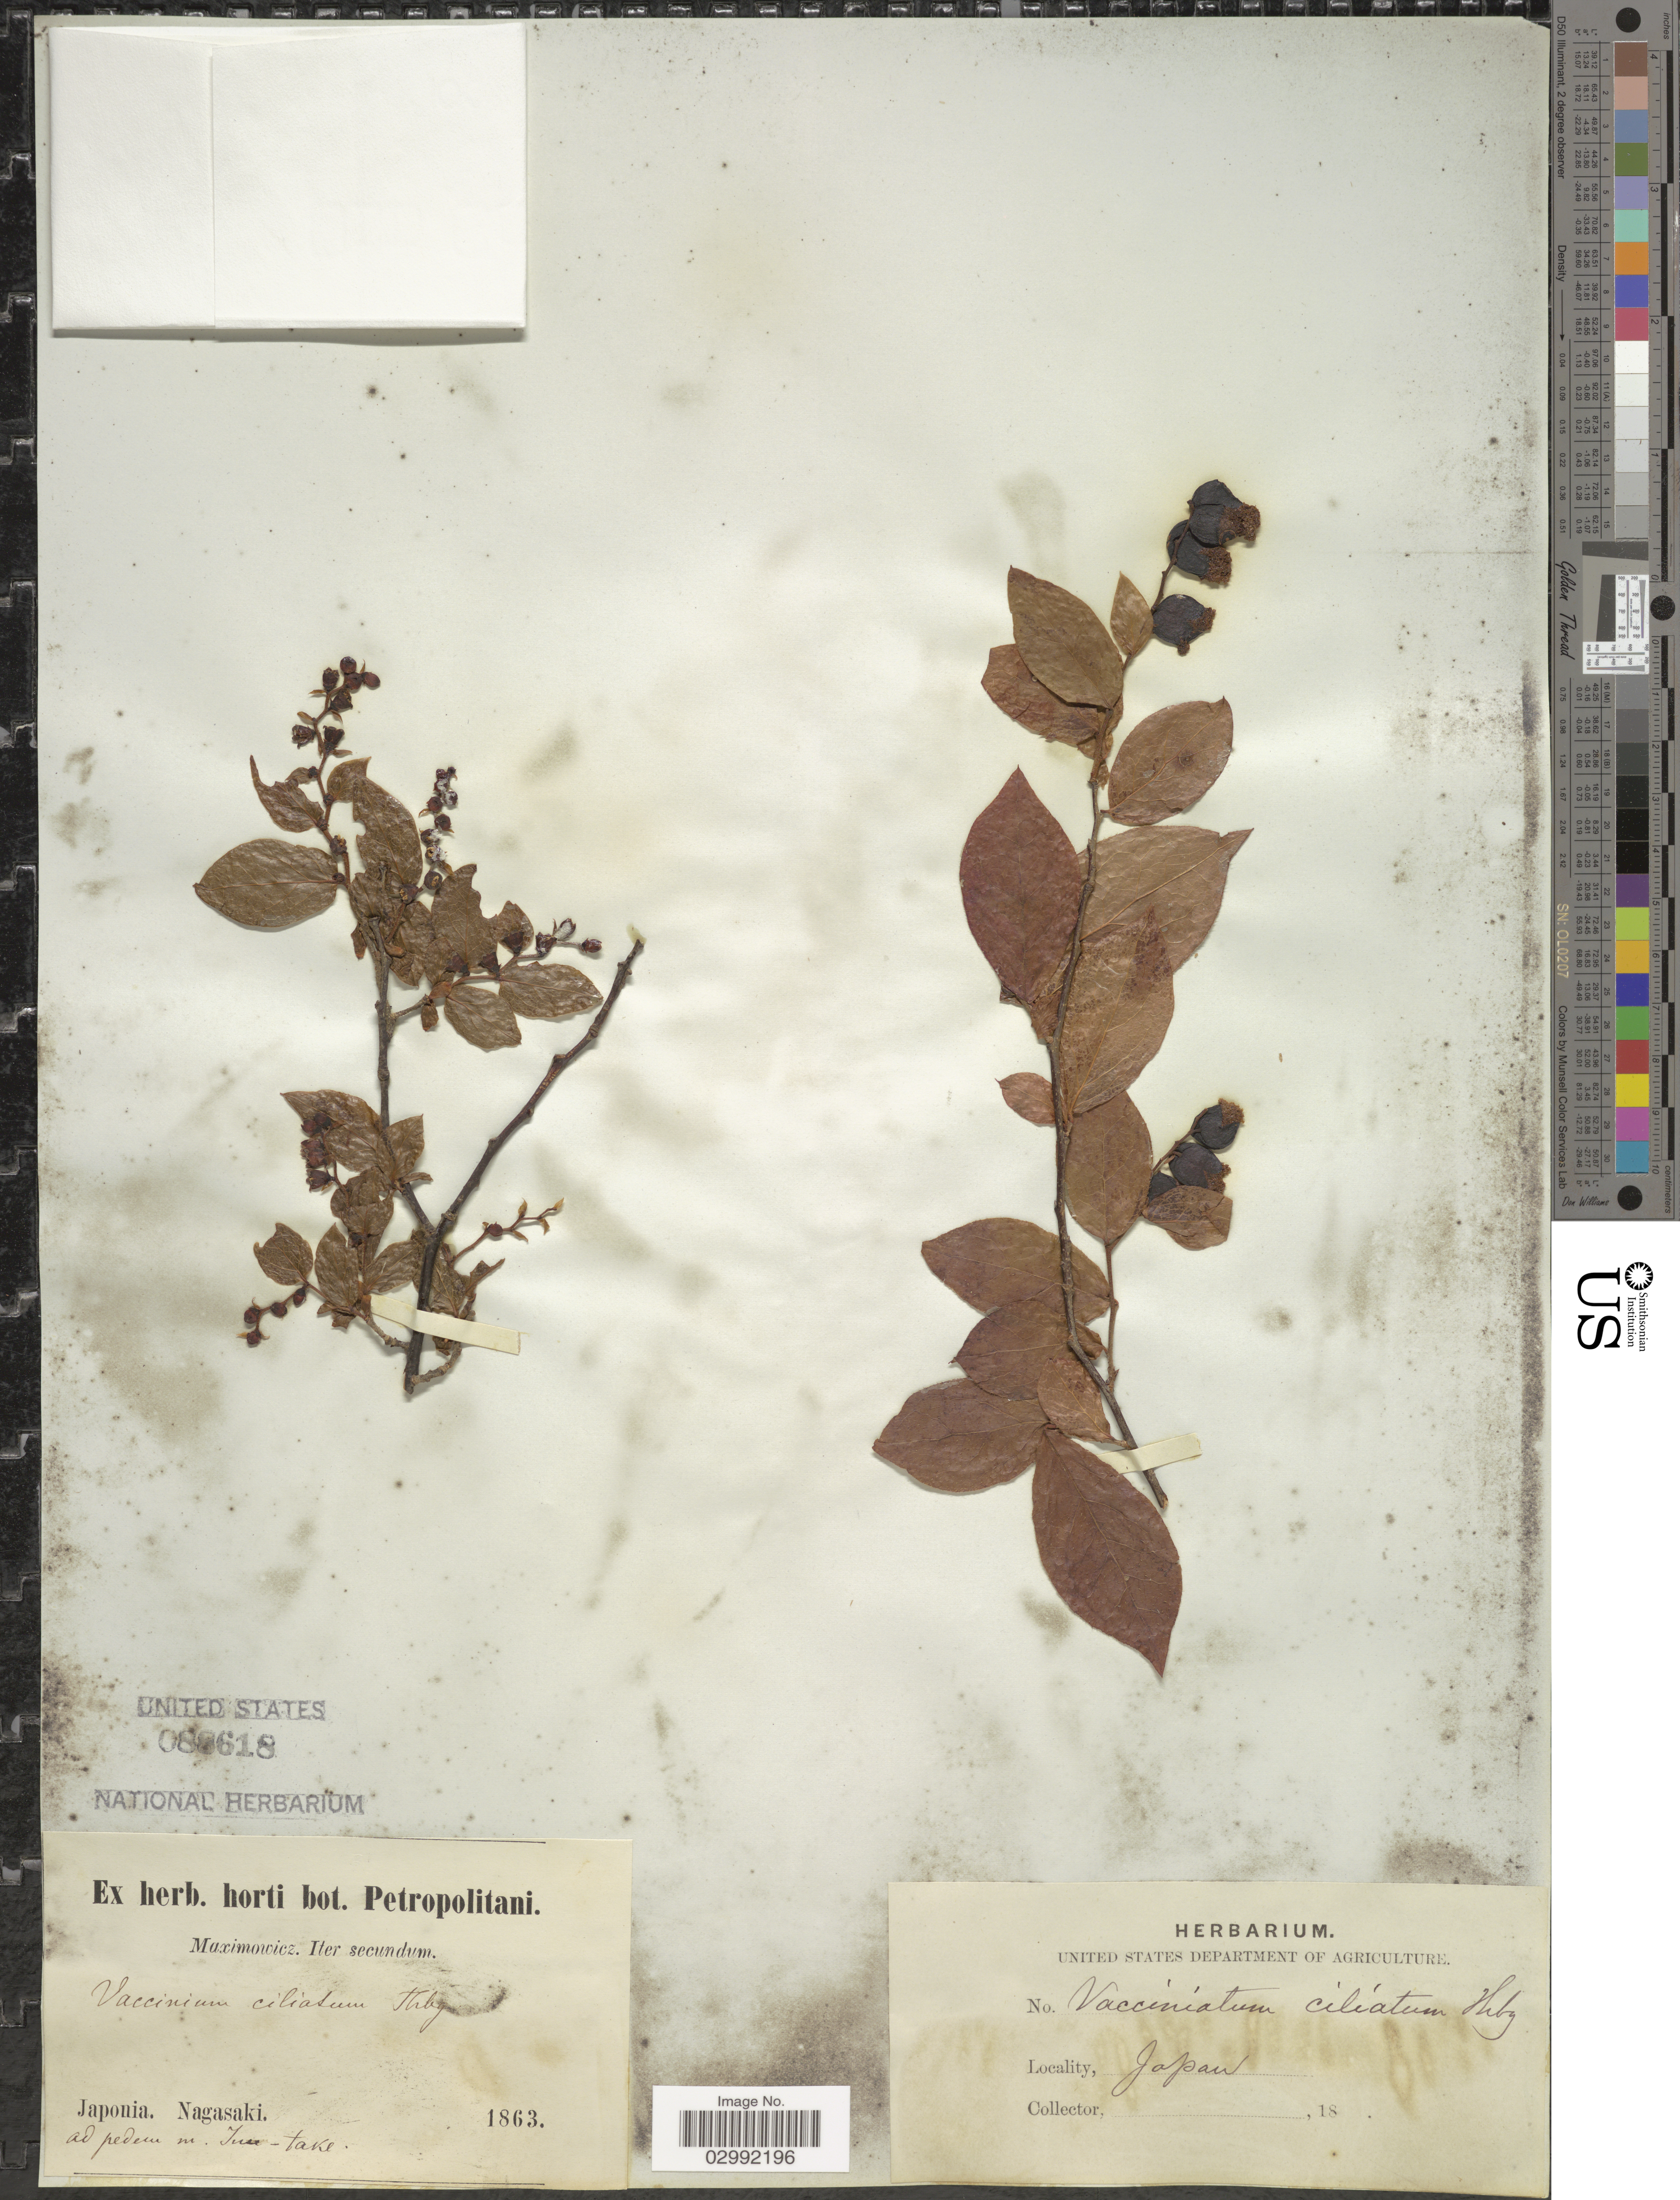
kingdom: Plantae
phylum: Tracheophyta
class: Magnoliopsida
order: Ericales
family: Ericaceae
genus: Vaccinium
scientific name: Vaccinium oldhamii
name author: Miq.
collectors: Maximowicz, --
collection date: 1863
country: Japan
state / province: Nagasaki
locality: Japonia. ad pedem m. Inu]-take.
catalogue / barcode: US 88618